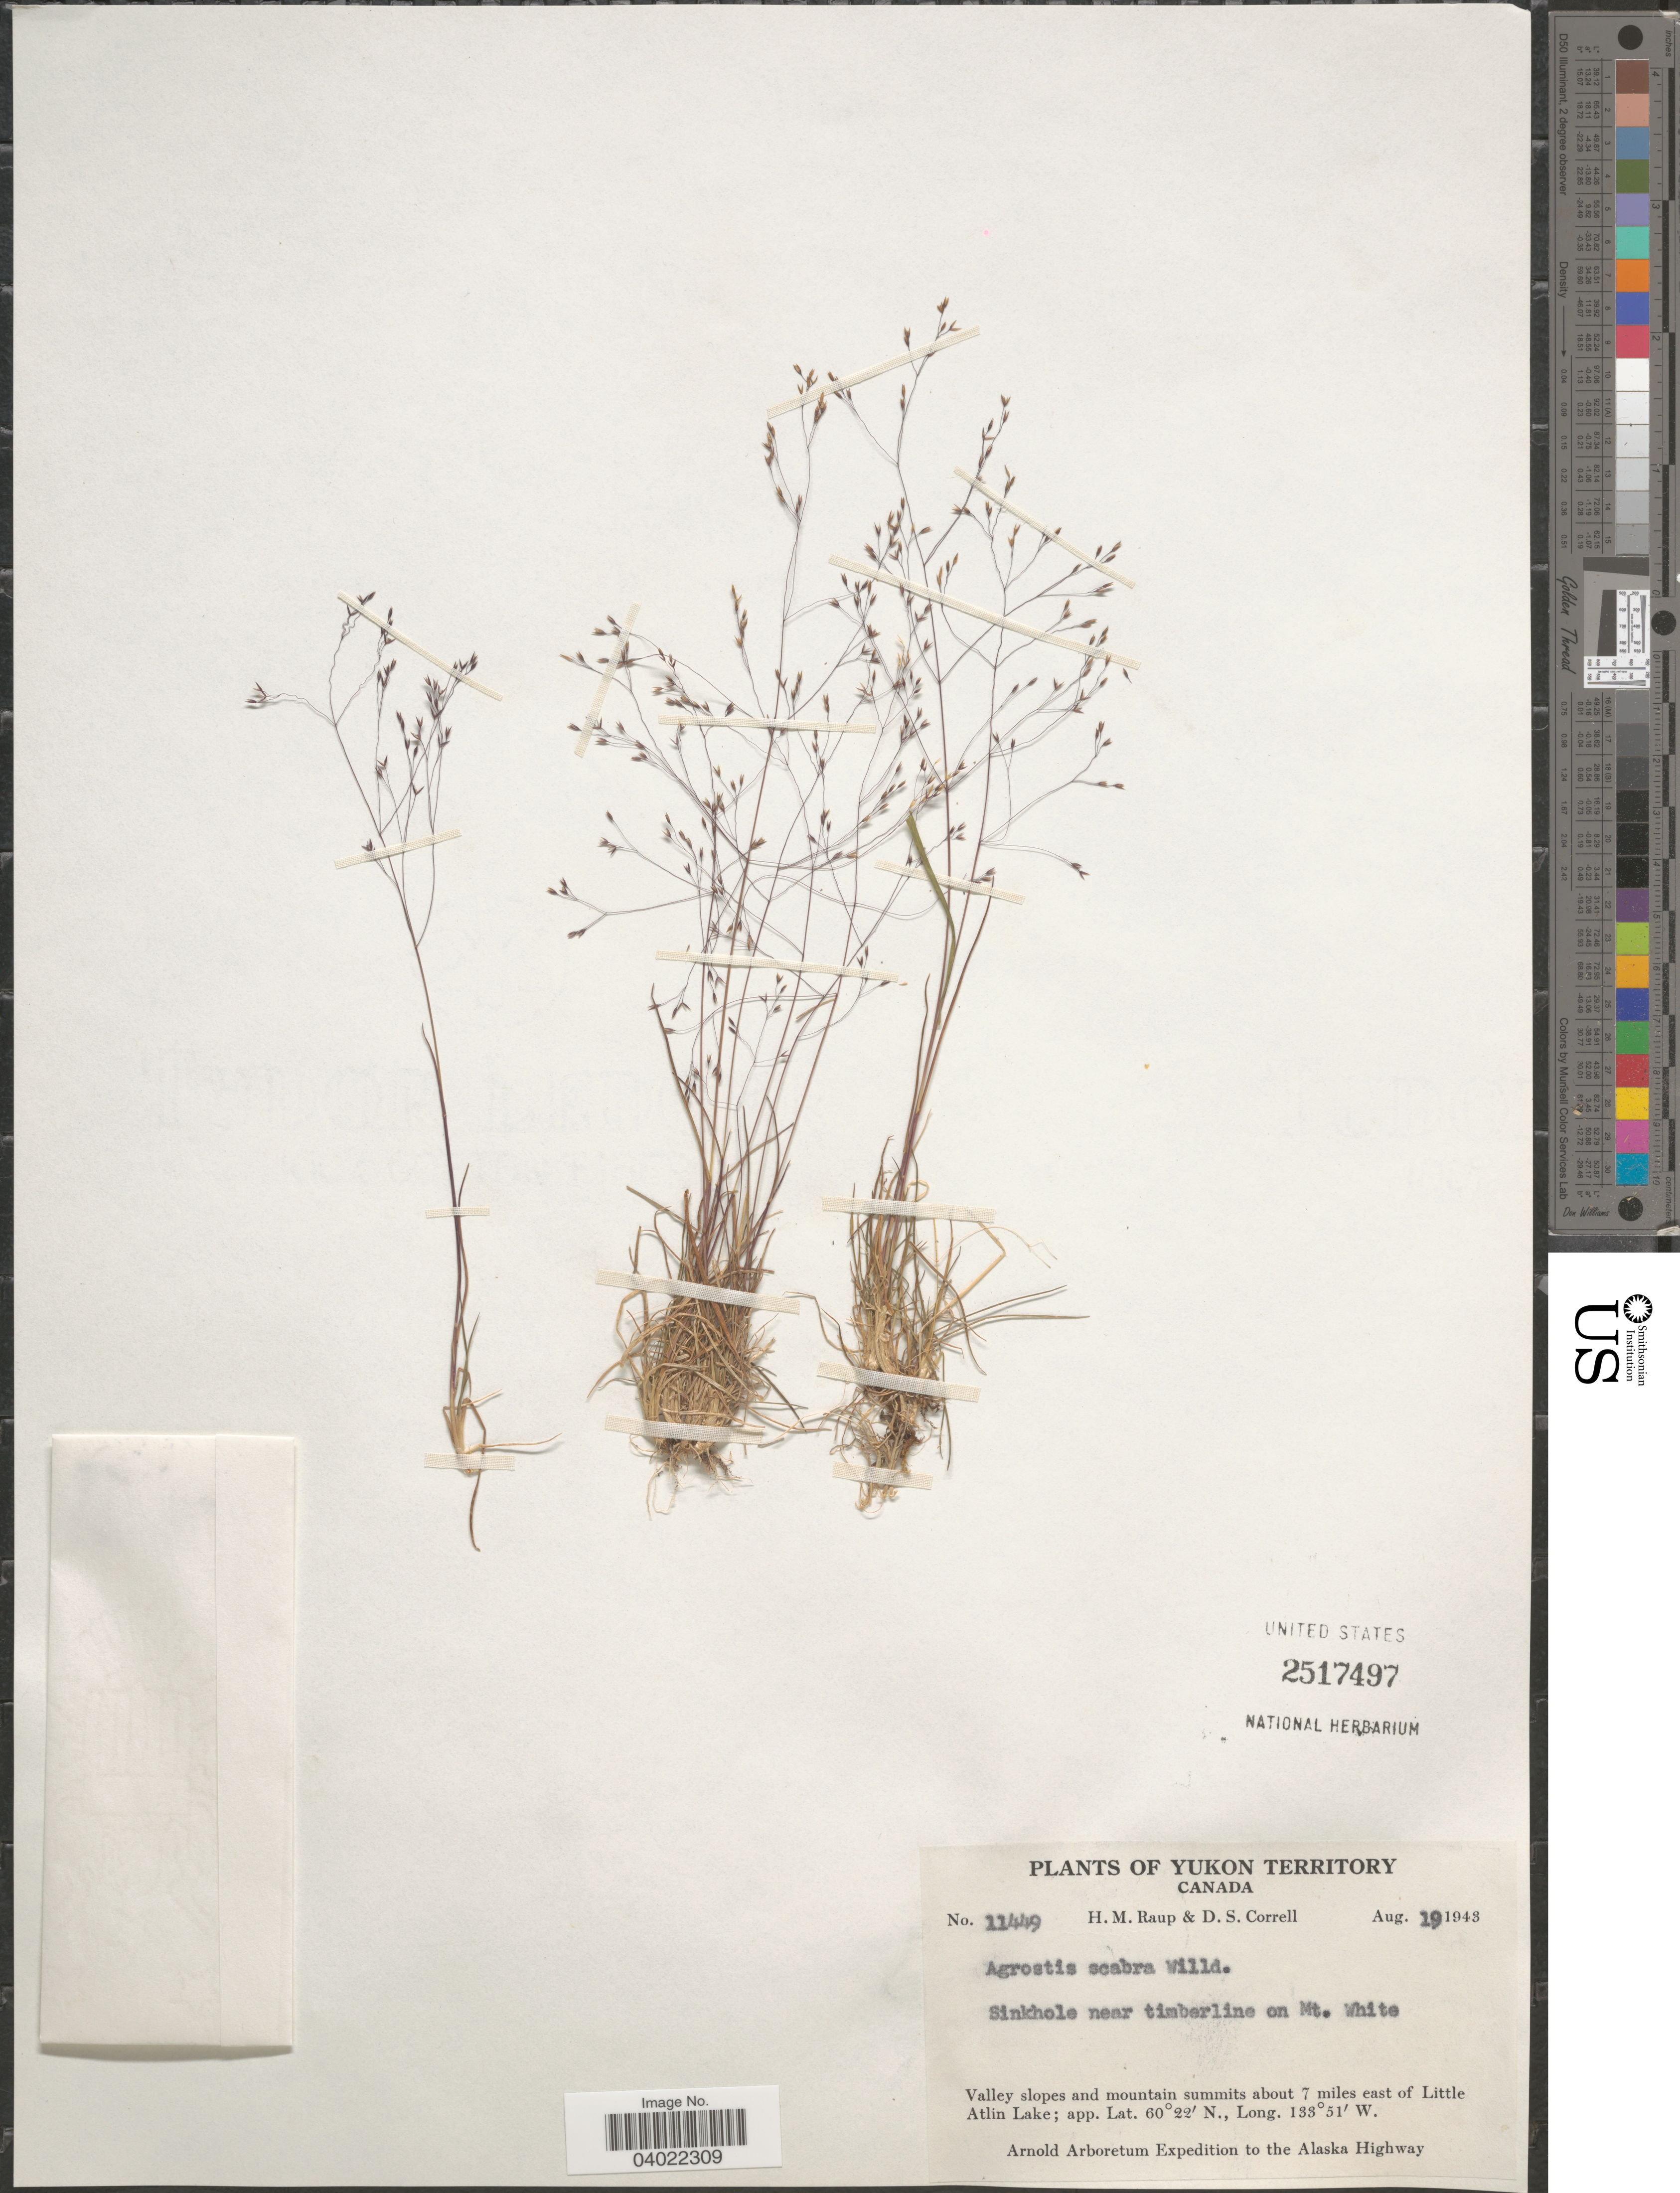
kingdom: Plantae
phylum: Tracheophyta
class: Liliopsida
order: Poales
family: Poaceae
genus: Agrostis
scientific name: Agrostis scabra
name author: Willd.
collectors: H. Raup & D. S. Correll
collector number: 11449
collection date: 1943-08-19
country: Canada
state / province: Yukon Territory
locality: Sinkhole near timberline on Mt. White. Valley slopes and mountain summits about 7 miles east of Little Atlin Lake. The Alaska Highway.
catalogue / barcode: US 2517497